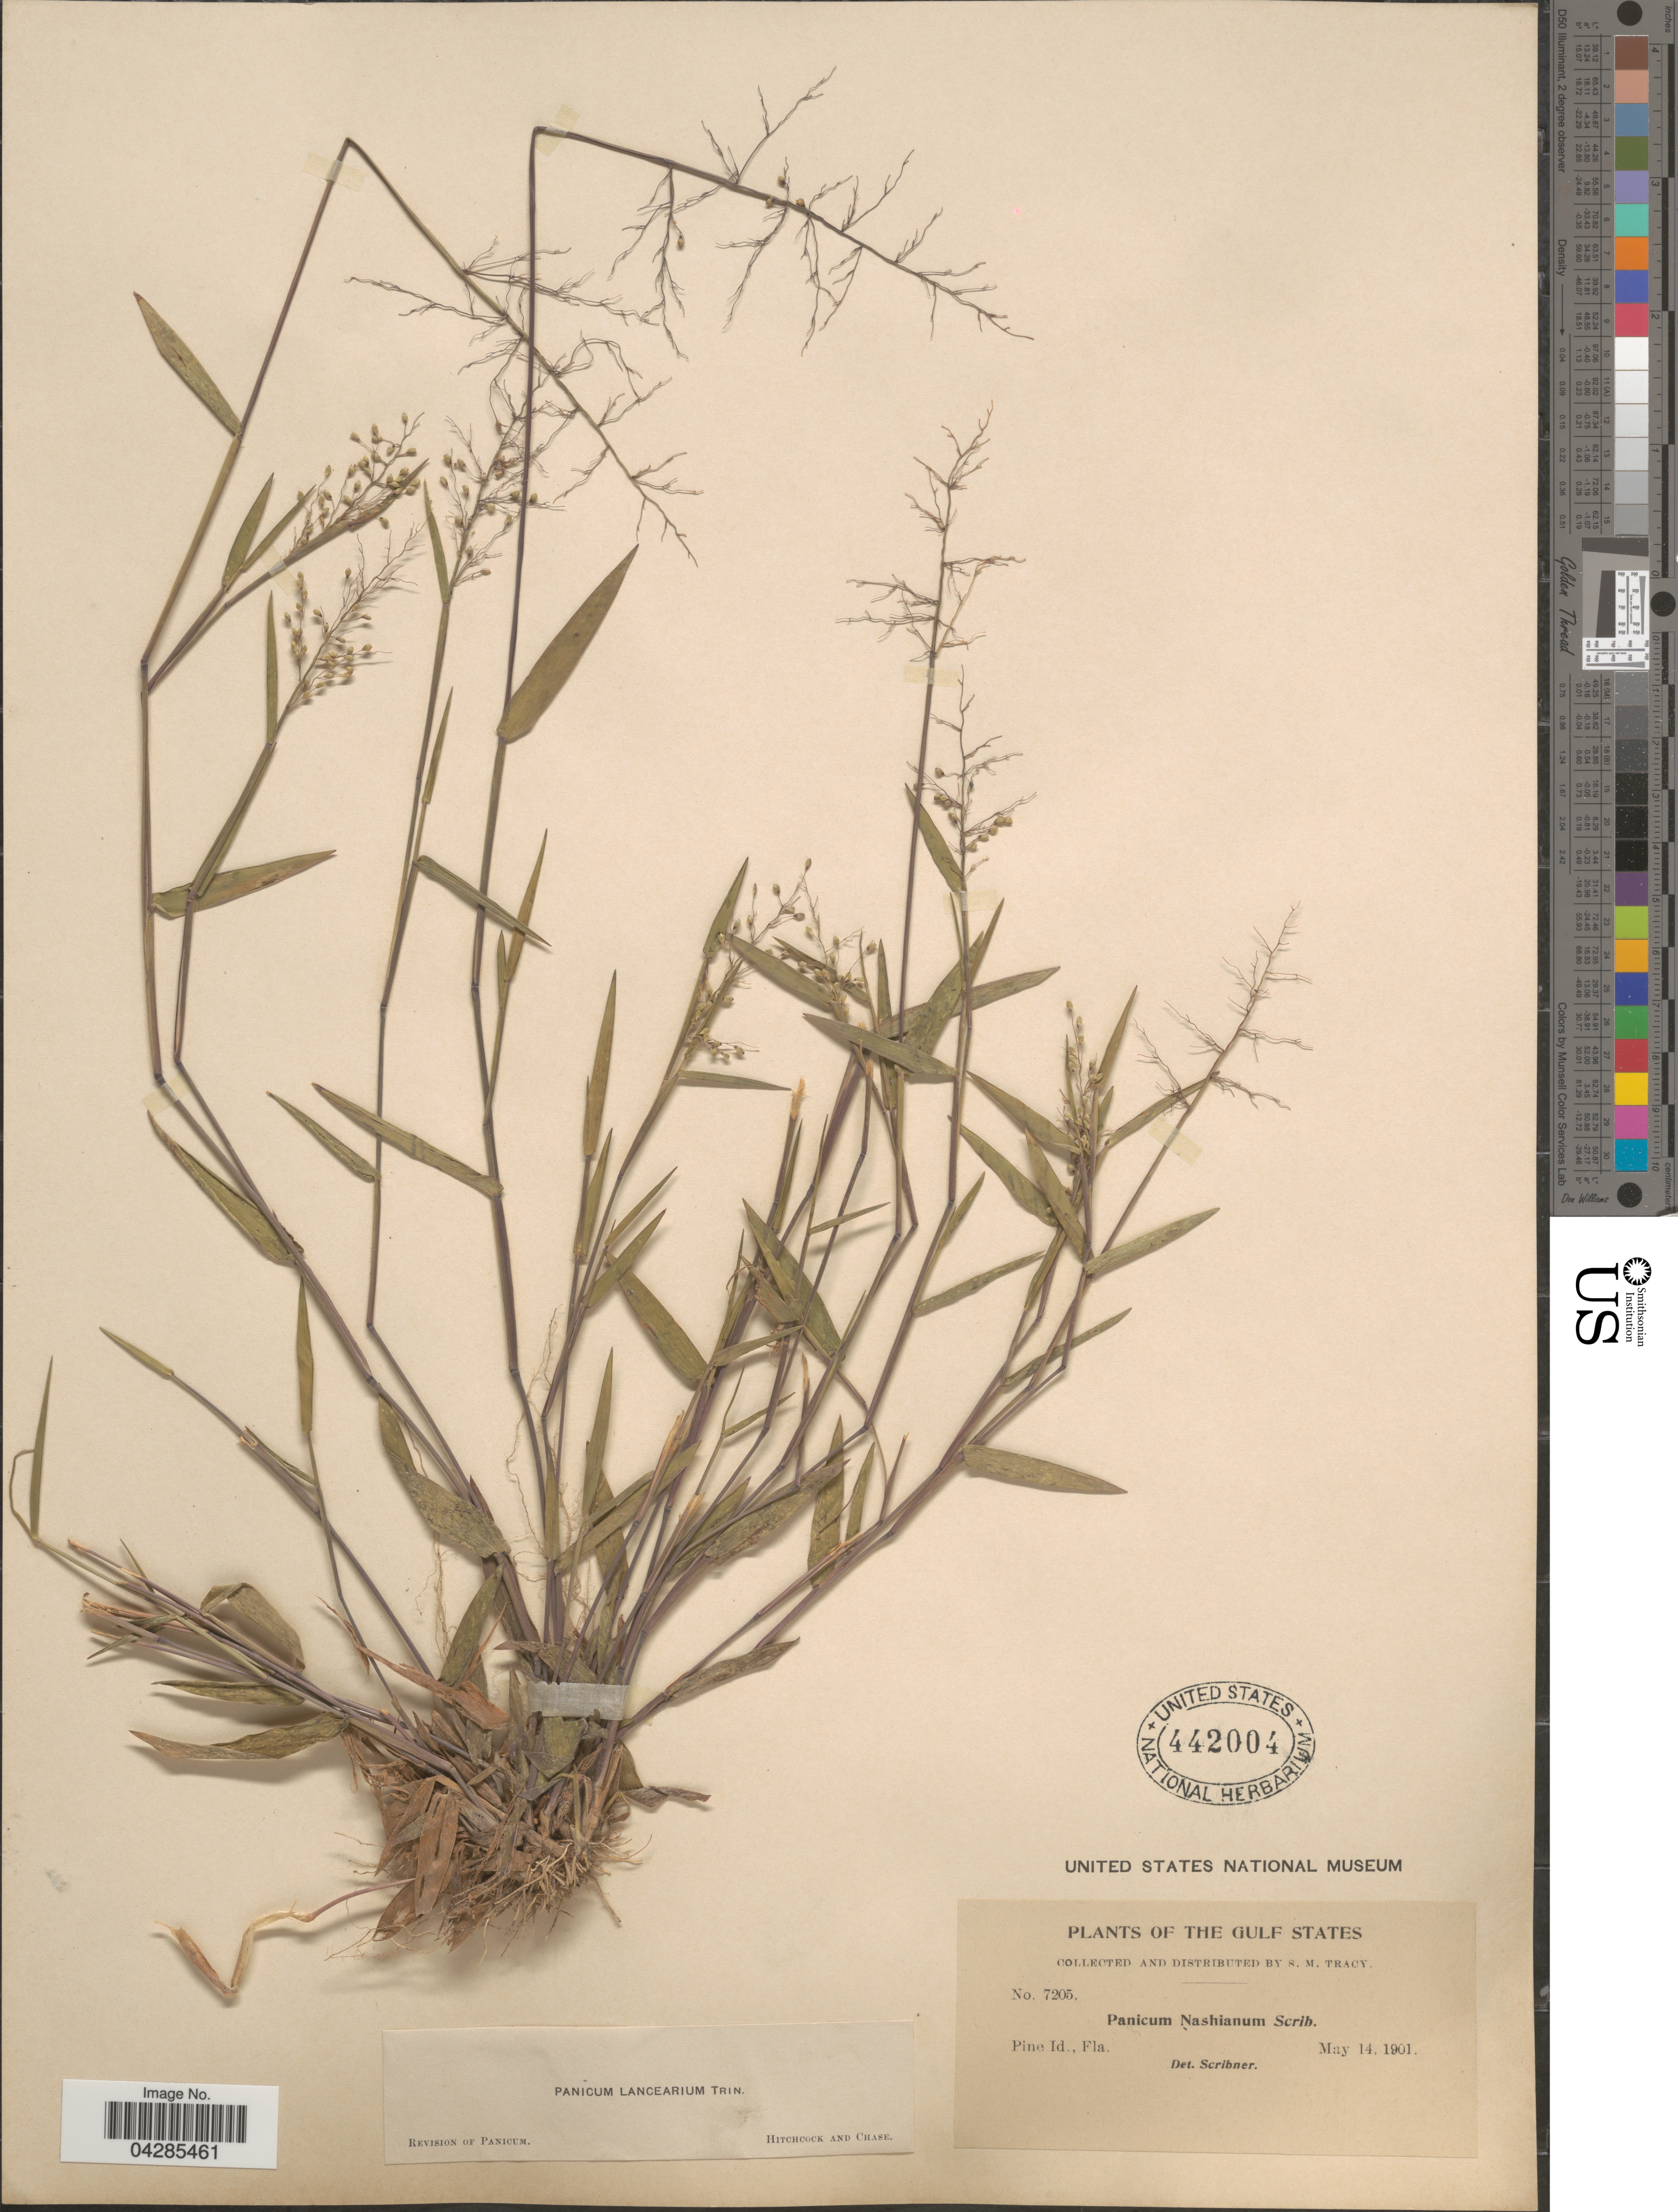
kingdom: Plantae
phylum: Tracheophyta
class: Liliopsida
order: Poales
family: Poaceae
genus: Dichanthelium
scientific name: Dichanthelium portoricense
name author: (Desv. ex Ham.) B.F. Hansen & Wunderlin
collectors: S. M. Tracy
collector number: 7205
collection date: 1901-05-14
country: United States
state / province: Florida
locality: The Gulf States. Pine Id.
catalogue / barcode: US 442004